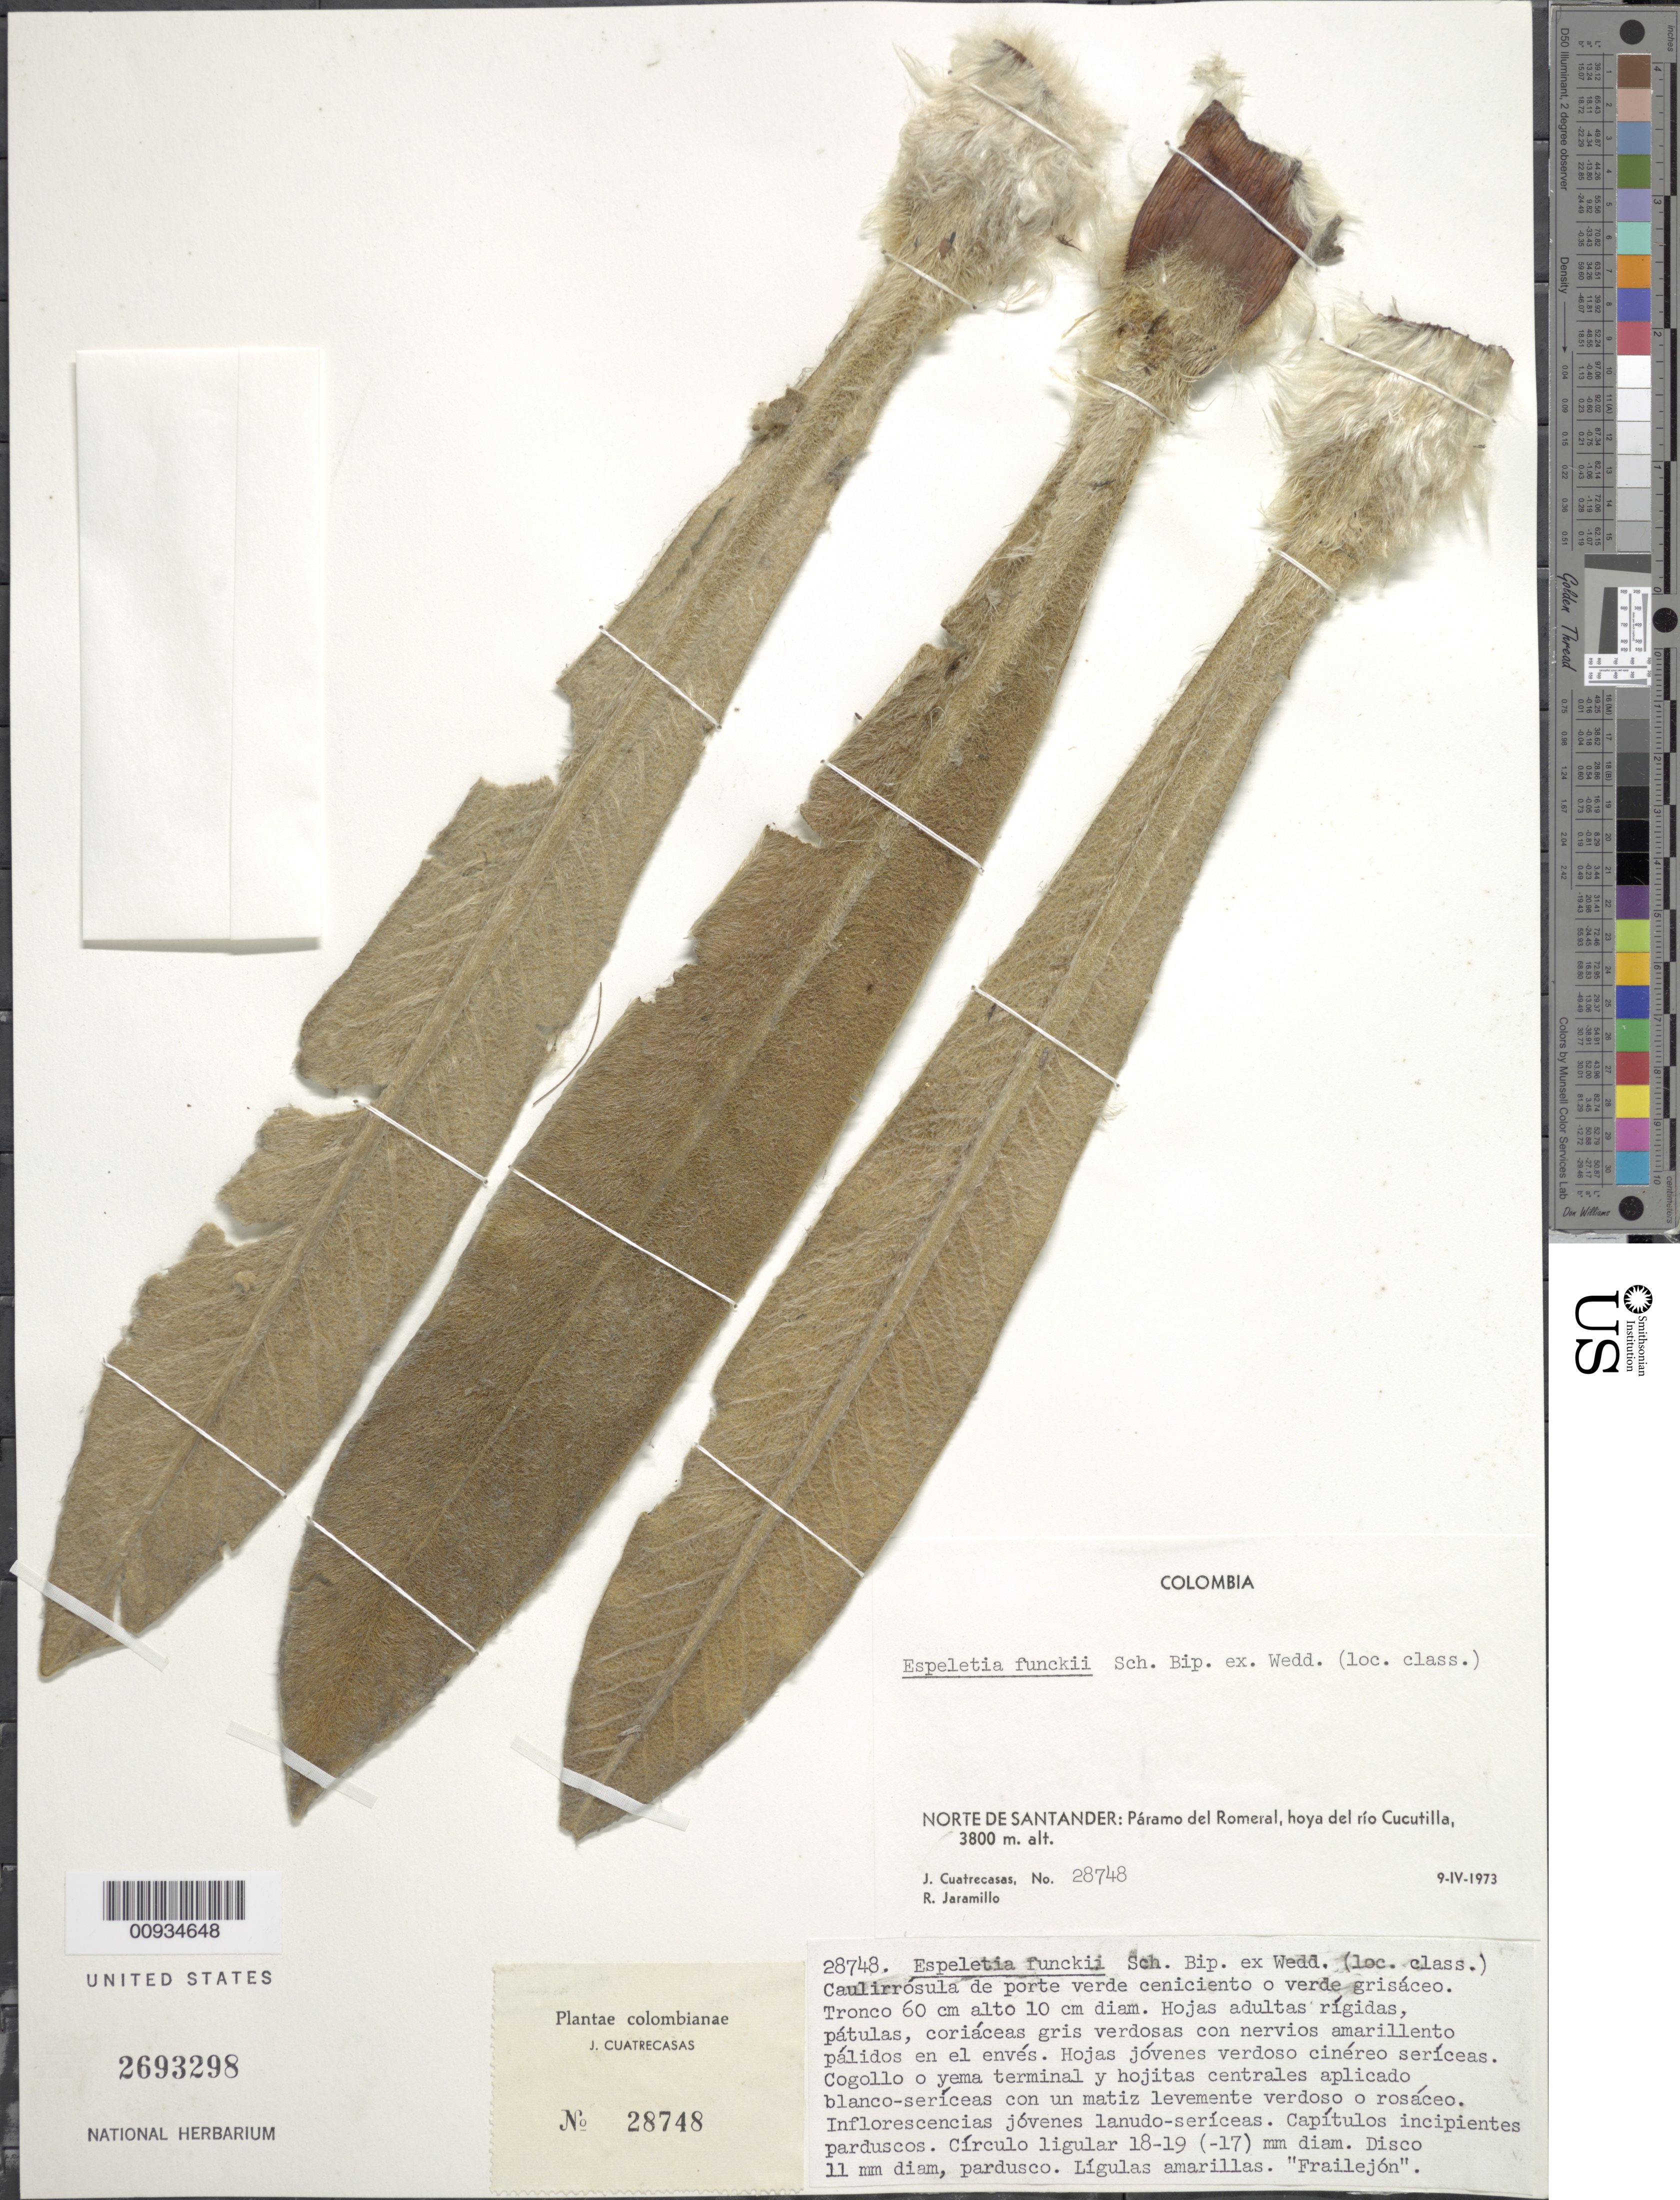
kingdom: Plantae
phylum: Tracheophyta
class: Magnoliopsida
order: Asterales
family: Asteraceae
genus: Espeletiopsis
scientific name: Espeletiopsis funckii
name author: (Sch. Bip. ex Wedd.) Cuatrec.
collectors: J. Cuatrecasas & R. Jaramillo M.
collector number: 28748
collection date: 1973-04-09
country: Colombia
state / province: Norte de Santander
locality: Páramo del Romeral. Hoya del Río Cucutilla.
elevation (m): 3800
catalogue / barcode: US 2693298